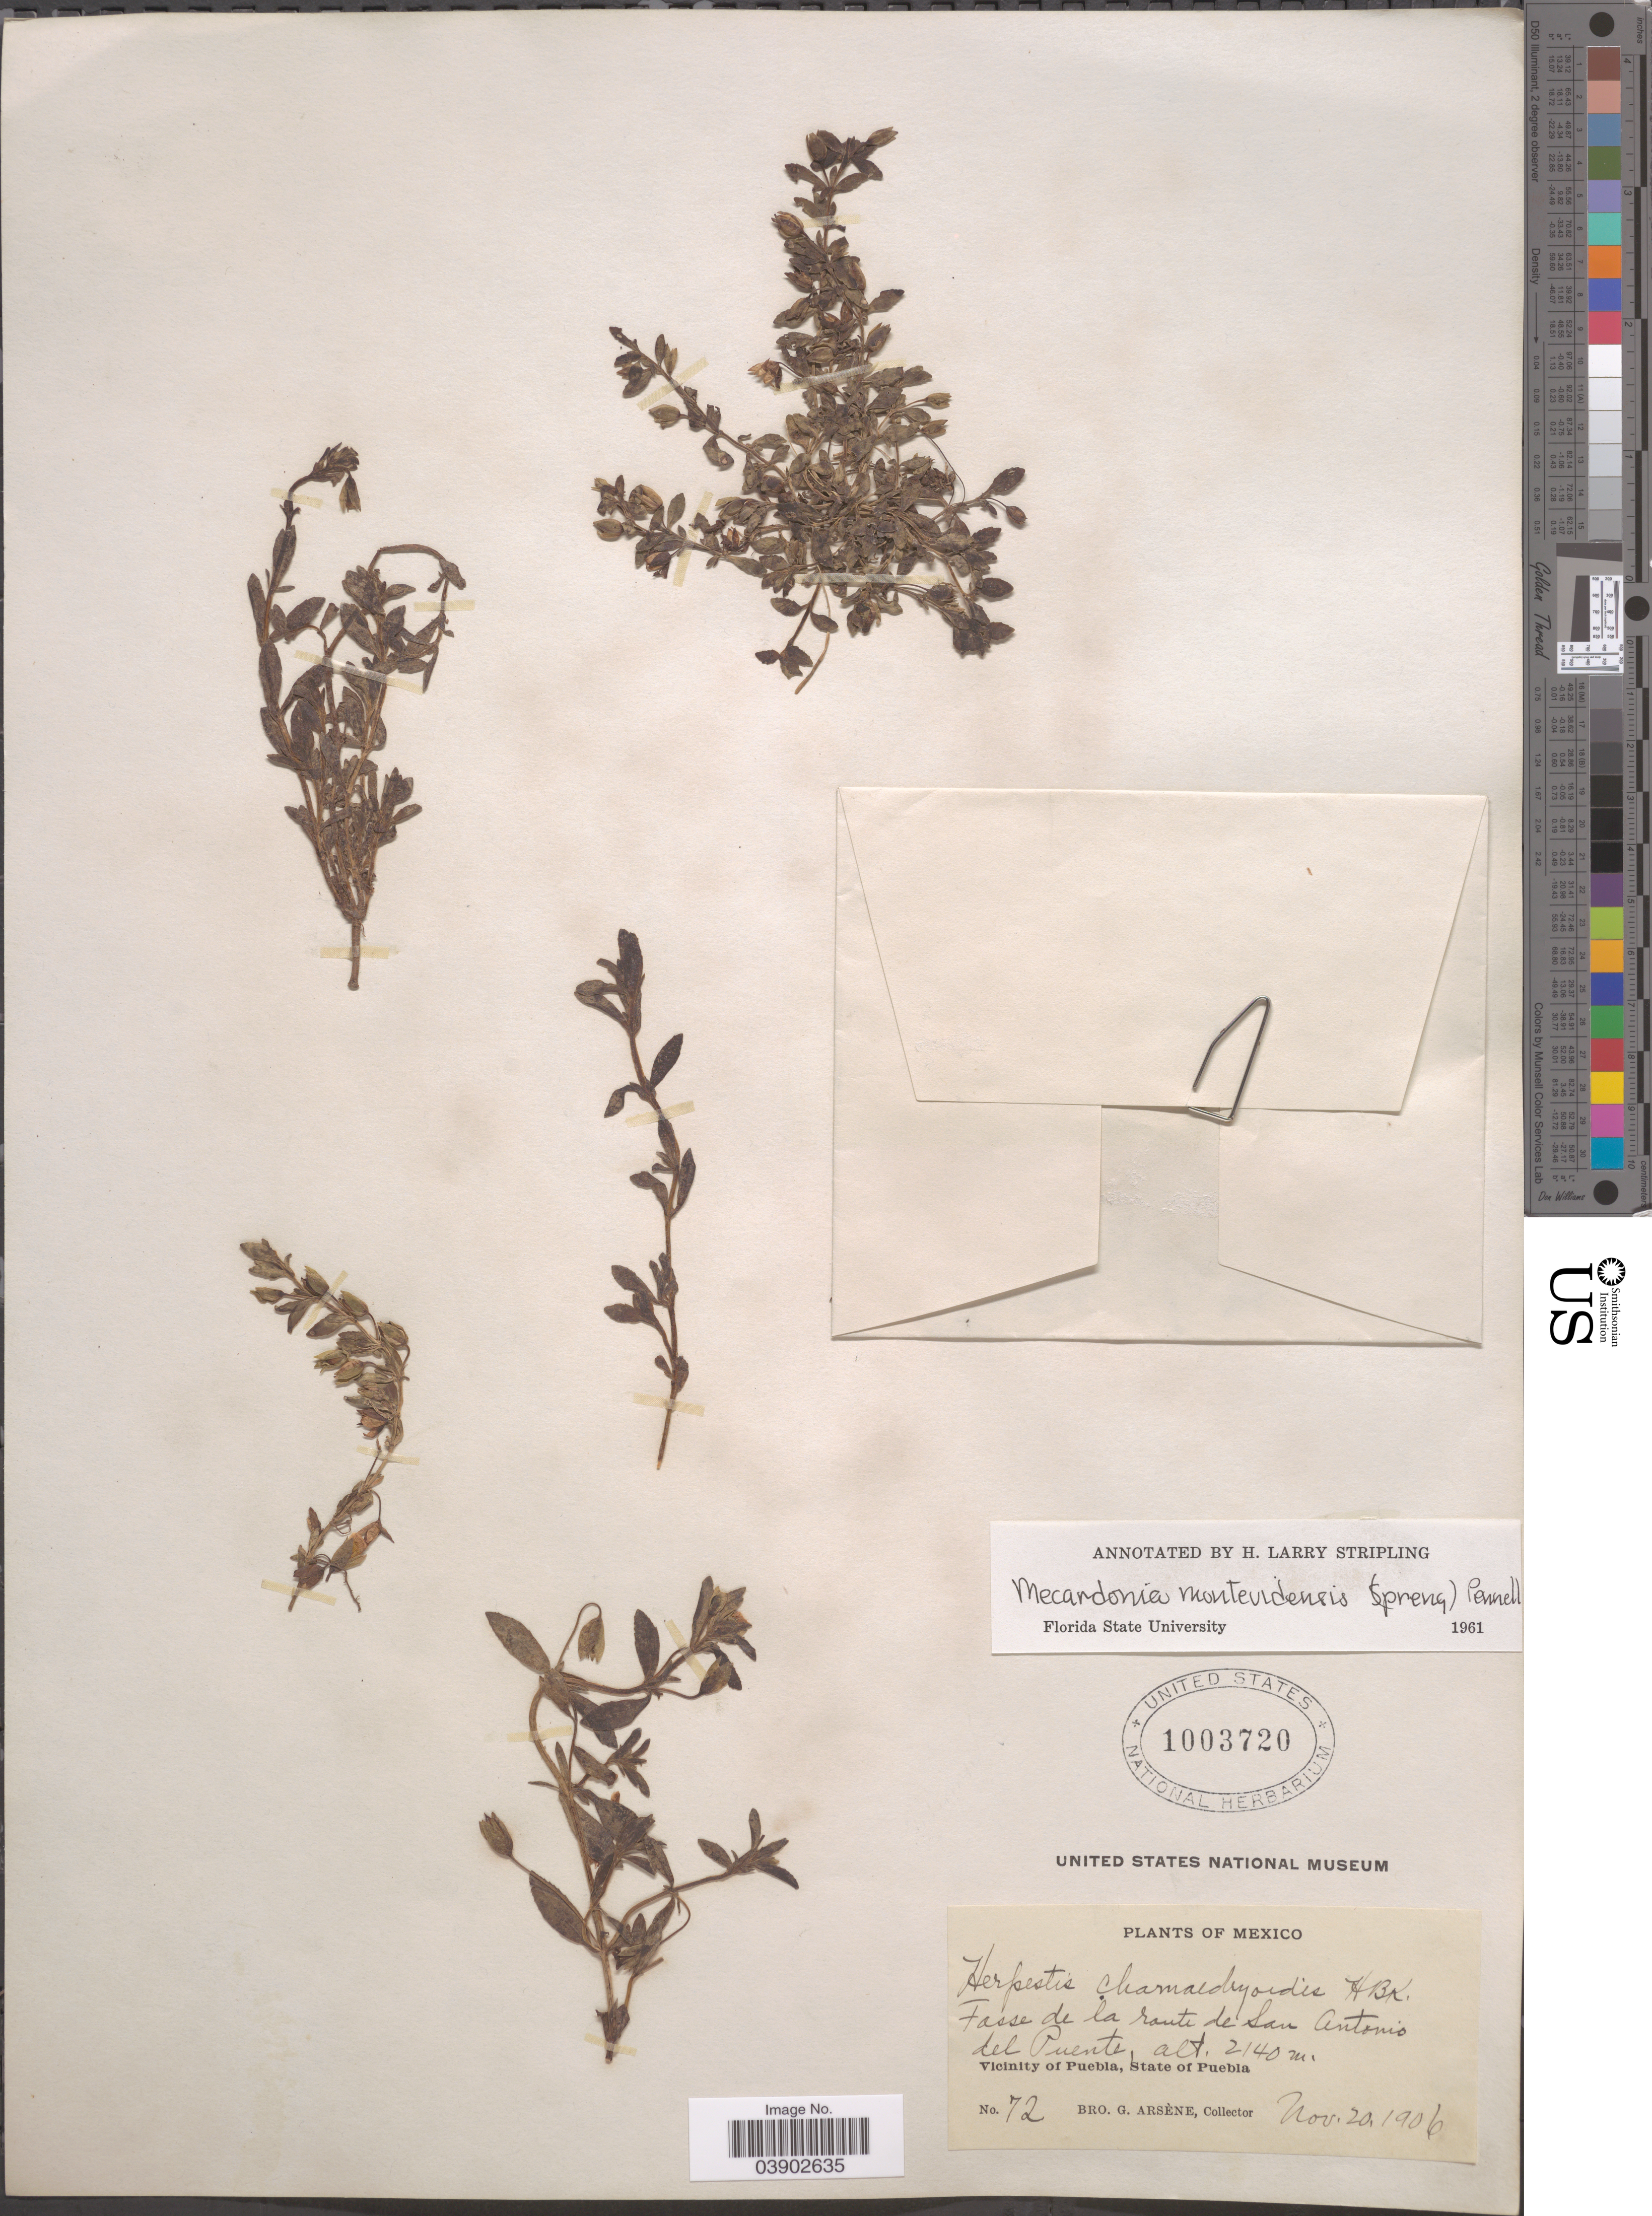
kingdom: Plantae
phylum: Tracheophyta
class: Magnoliopsida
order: Lamiales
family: Plantaginaceae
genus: Mecardonia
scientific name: Mecardonia procumbens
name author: (Mill.) Small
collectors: Bro. G. Arsène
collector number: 72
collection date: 1906-11-20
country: Mexico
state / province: Puebla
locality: Fasse de la route de San Antonio del Puente. Vicinity of Puebla.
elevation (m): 2140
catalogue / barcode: US 1003720